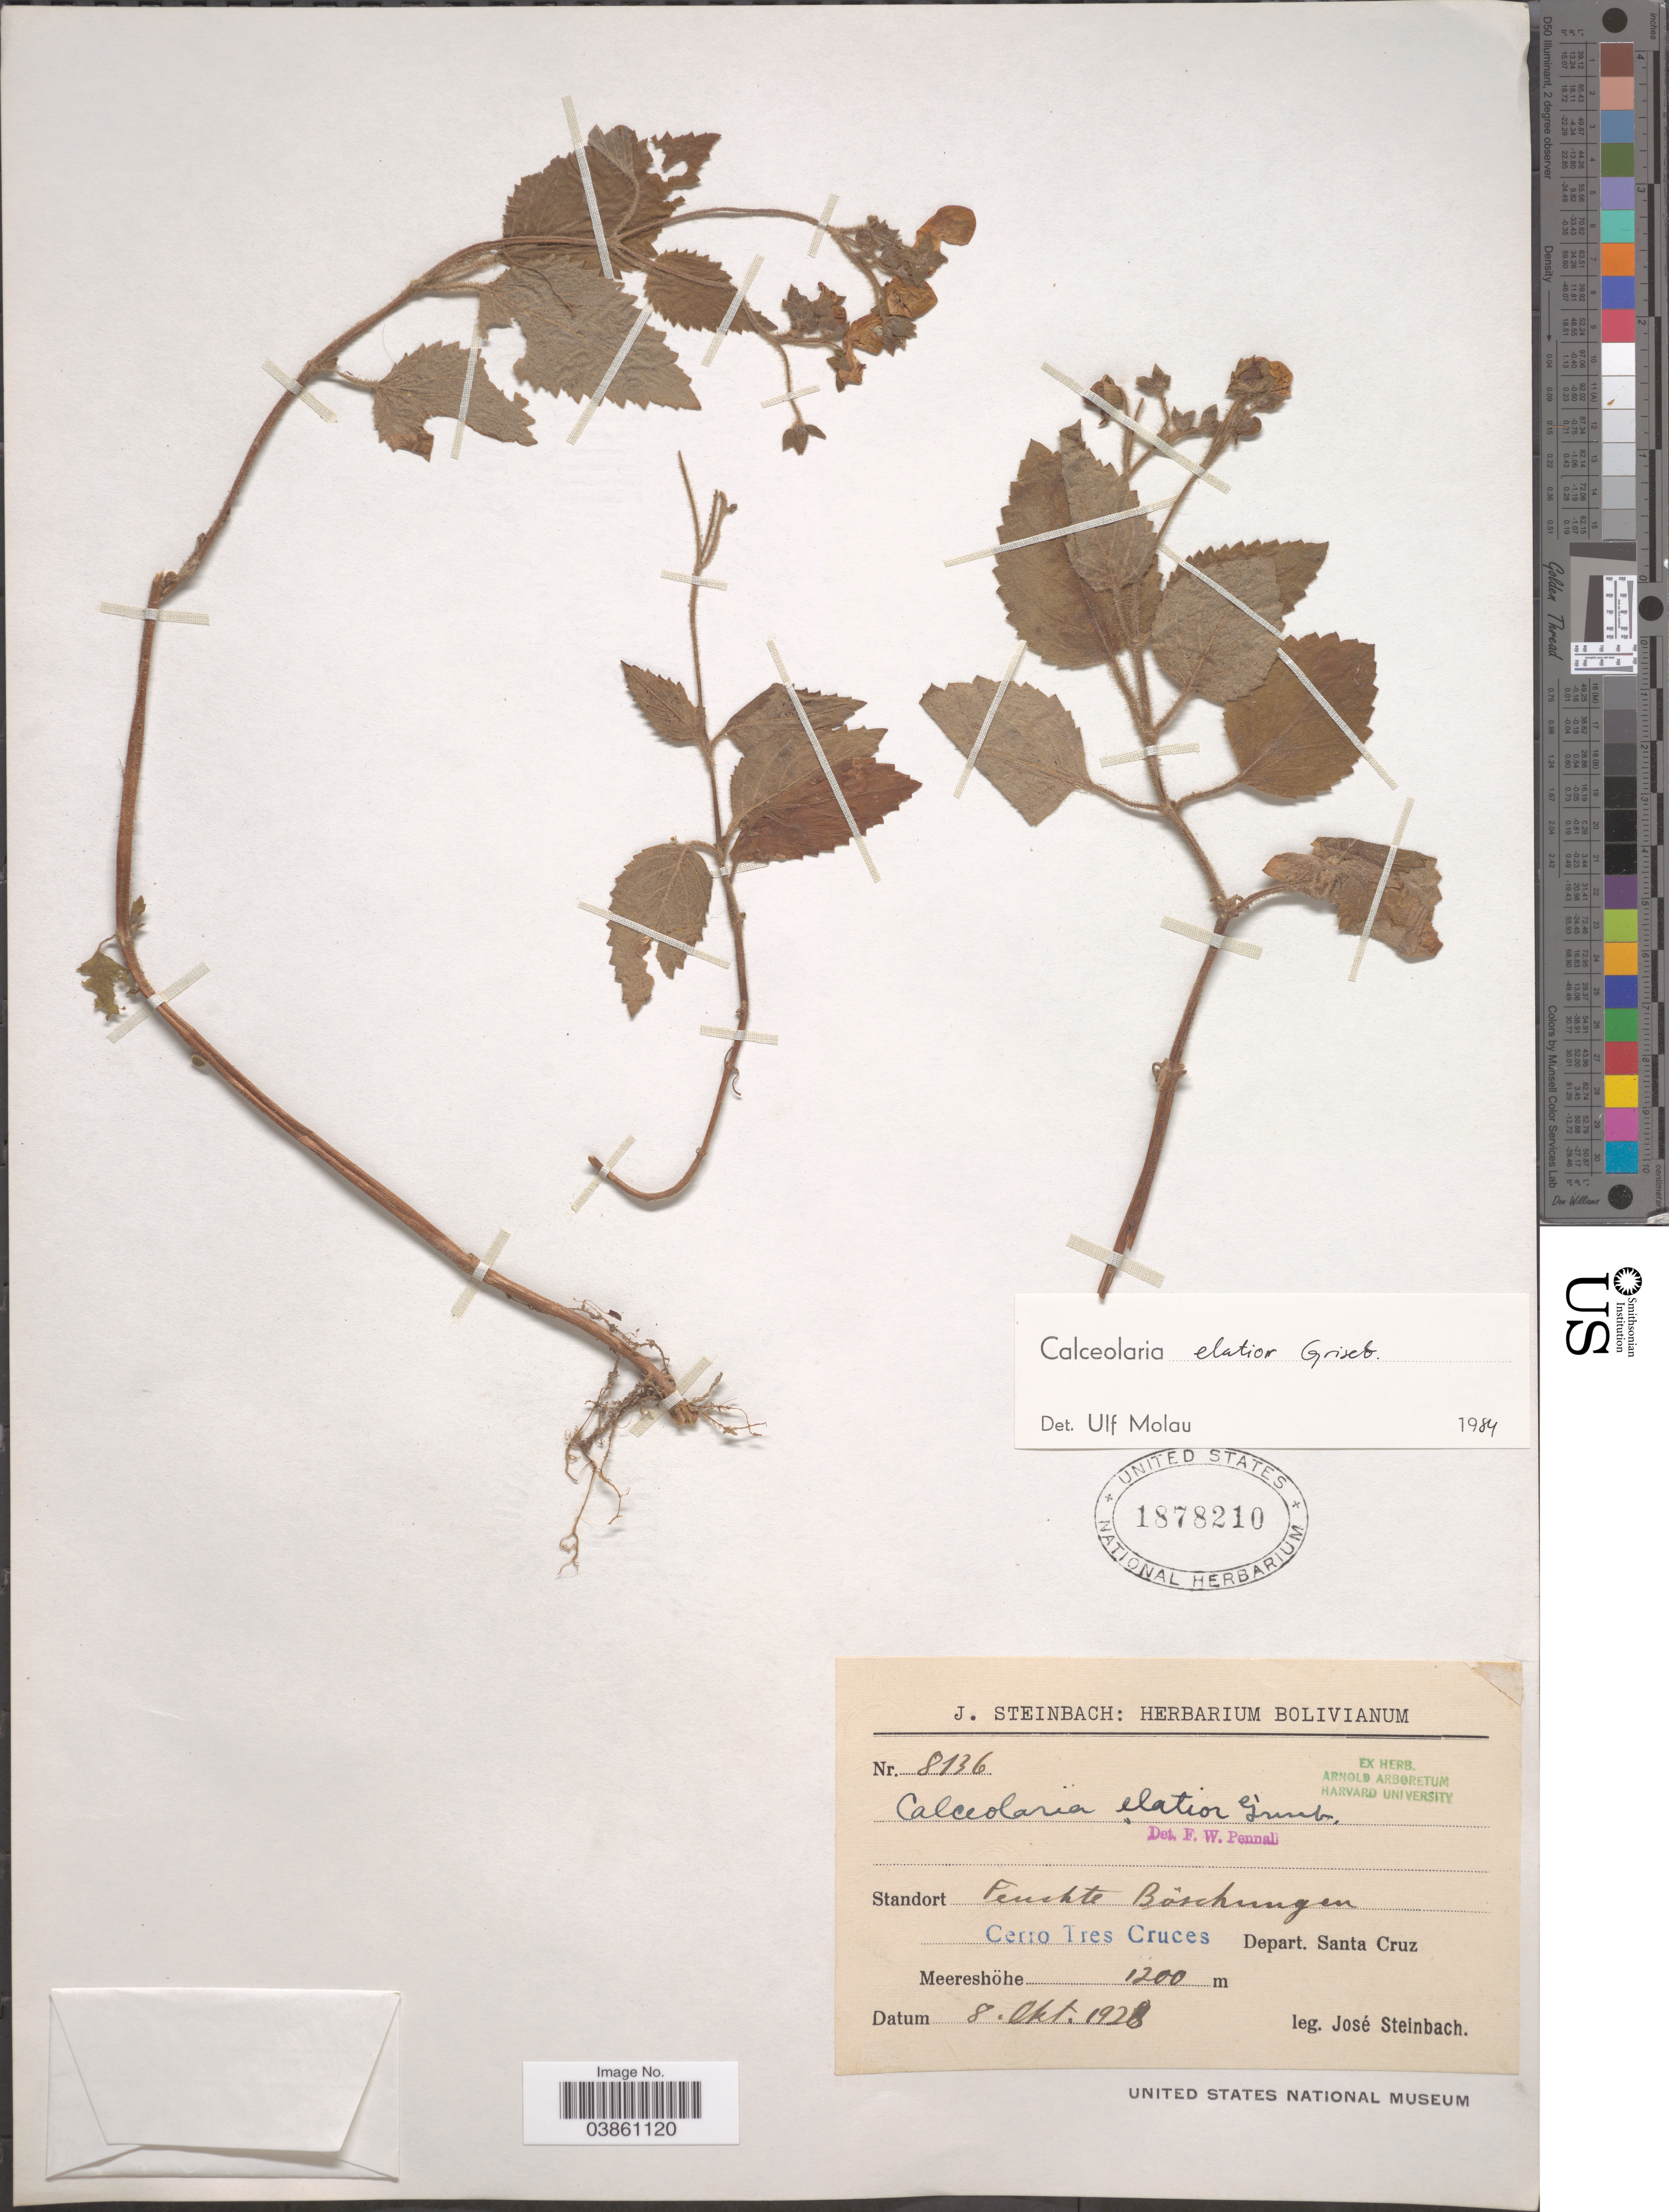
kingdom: Plantae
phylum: Tracheophyta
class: Magnoliopsida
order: Lamiales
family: Calceolariaceae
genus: Calceolaria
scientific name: Calceolaria elatior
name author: Griseb.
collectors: J. Steinbach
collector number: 8136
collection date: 1928-10-08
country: Bolivia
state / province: Santa Cruz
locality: Fuechte Boschungen. Cerro Tres Cruces. Depart. Santa Cruz.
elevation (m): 1200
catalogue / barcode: US 1878210